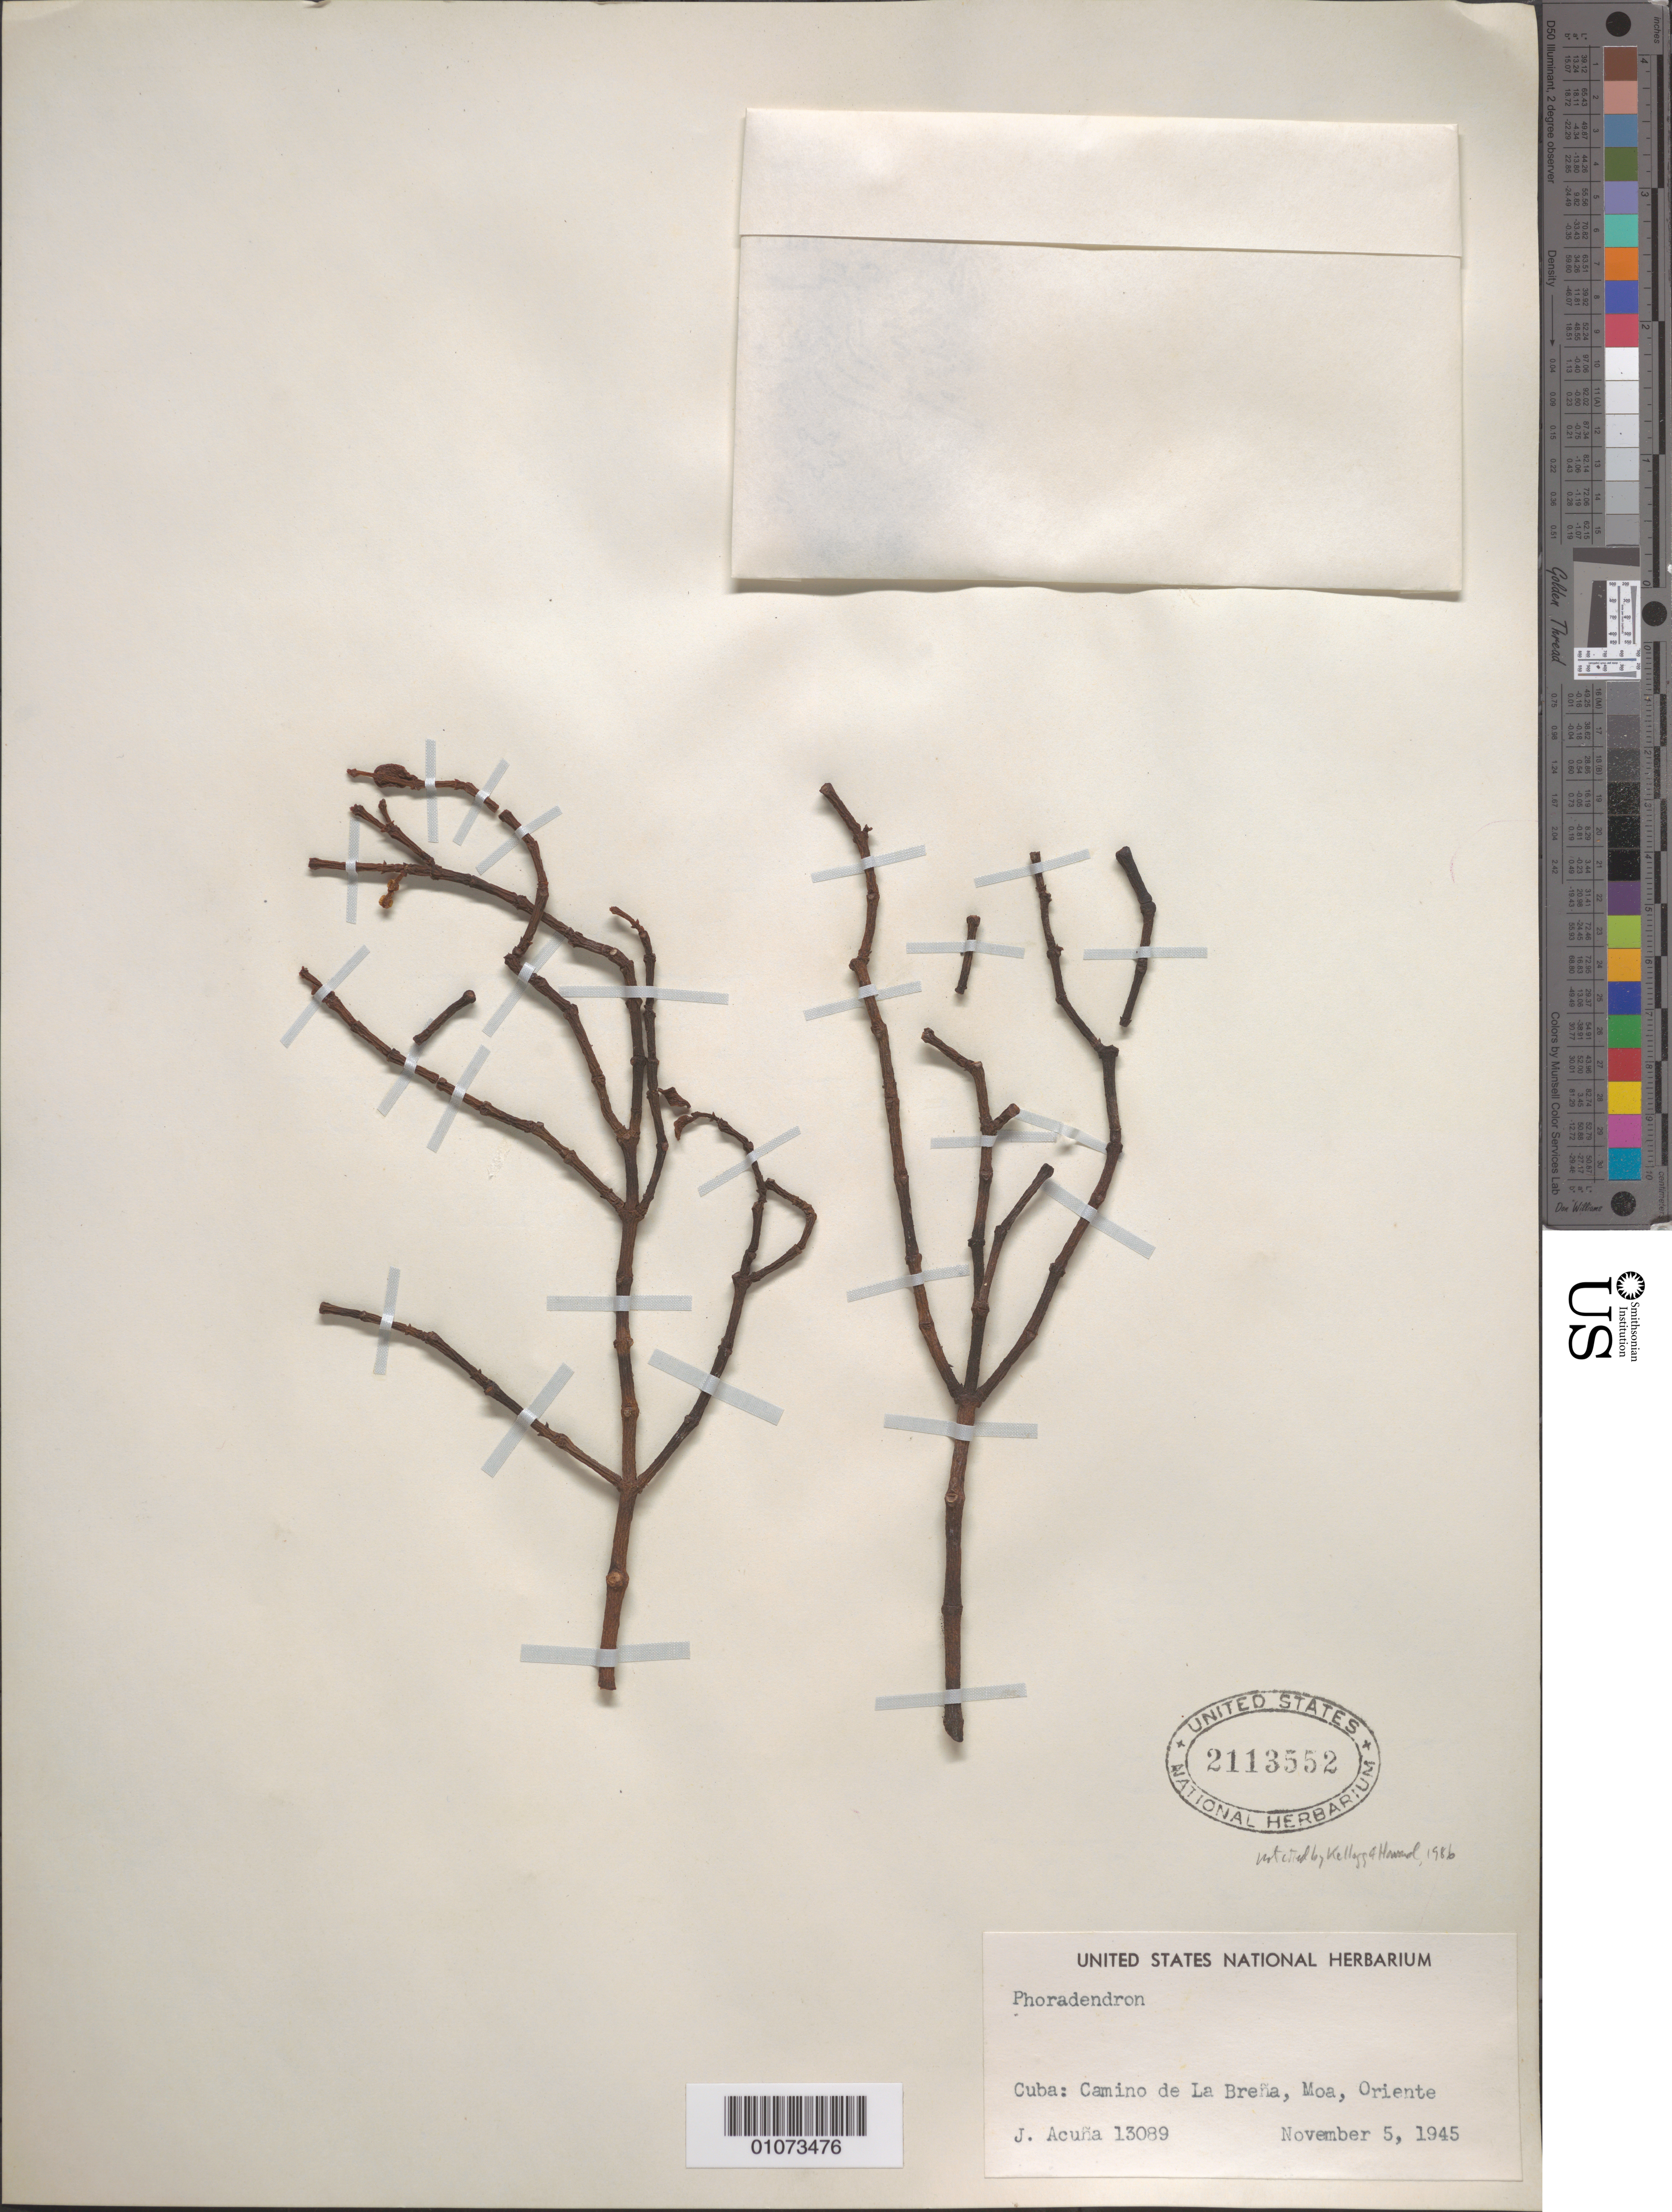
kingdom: Plantae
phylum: Tracheophyta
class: Magnoliopsida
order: Santalales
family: Viscaceae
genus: Phoradendron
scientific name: Phoradendron sp.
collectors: J. Acuña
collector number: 13089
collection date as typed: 05 Nov 1945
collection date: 1945-11-05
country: Cuba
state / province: Holguín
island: Cuba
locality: Oriente, Moa, Camino de La Brena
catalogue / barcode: US 2113552